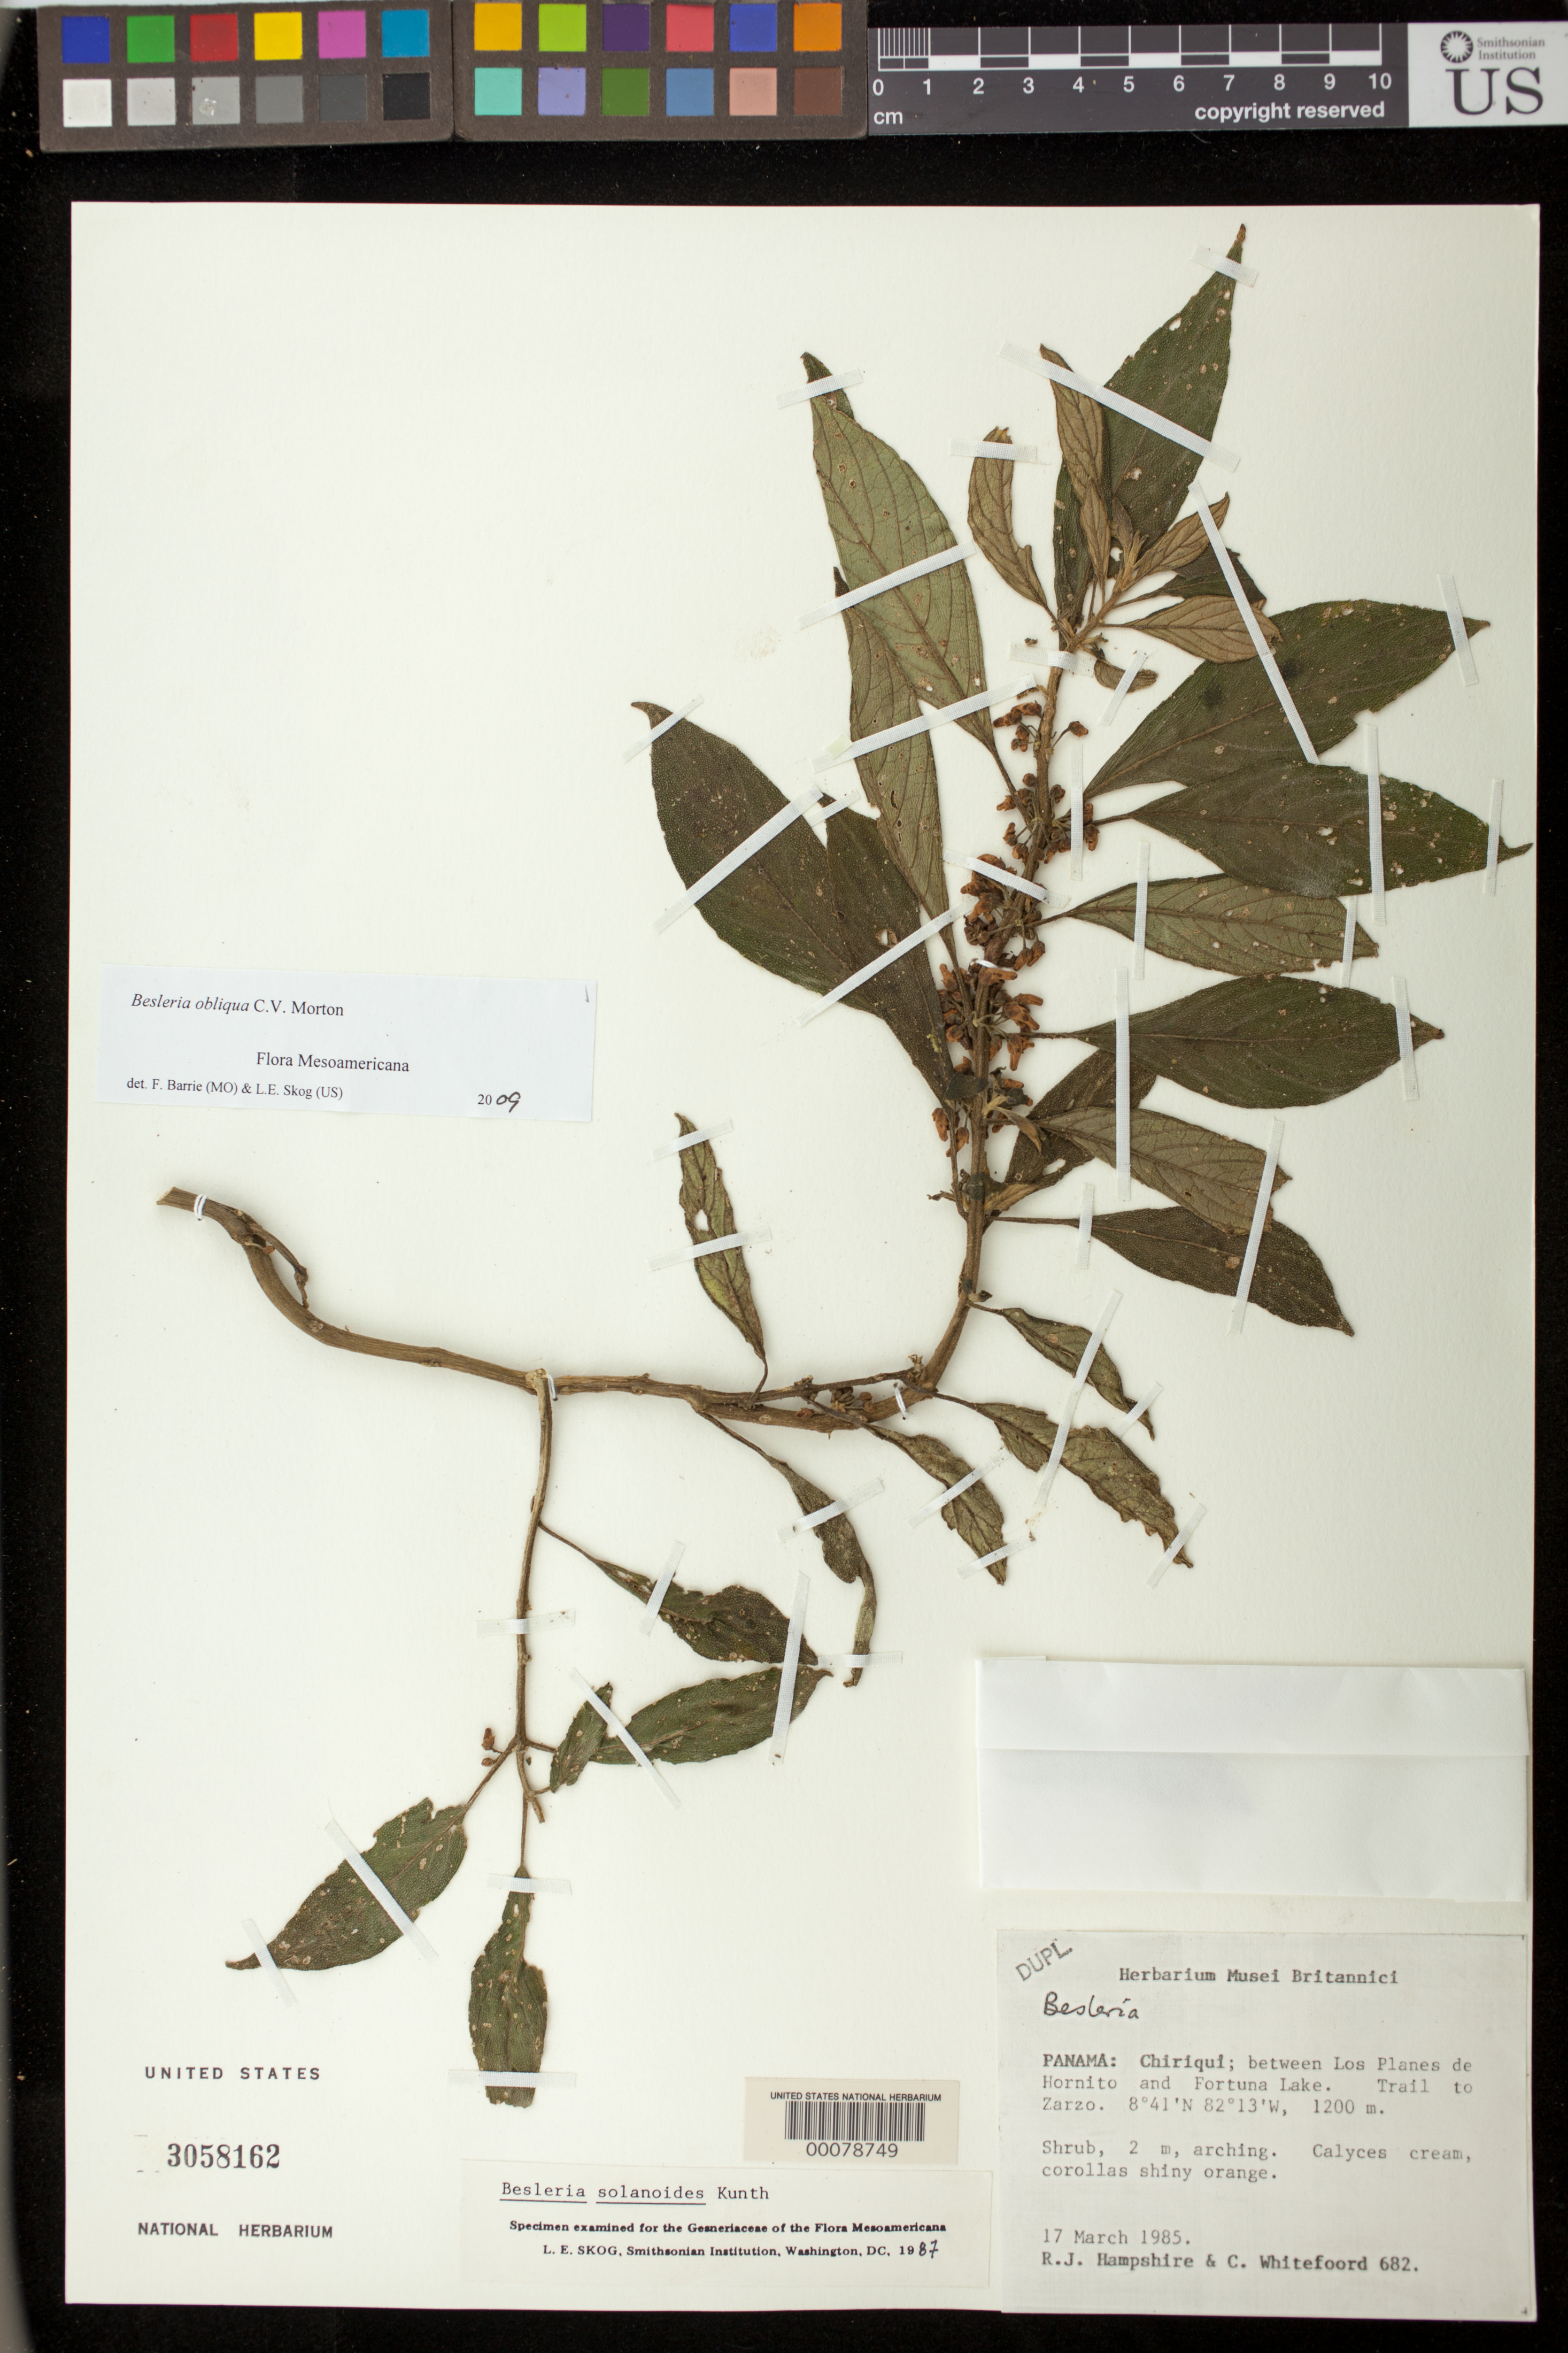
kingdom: Plantae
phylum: Tracheophyta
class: Magnoliopsida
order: Lamiales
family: Gesneriaceae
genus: Besleria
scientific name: Besleria obliqua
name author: C.V. Morton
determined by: Barrie, F. R.; Skog, Laurence E.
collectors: R. Hampshire & C. Whitefoord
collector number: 682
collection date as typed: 17 Mar 1985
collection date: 1985-03-17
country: Panama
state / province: Chiriquí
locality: Between Los Planes de Hornito and Fortuna Lake, trail to Zarzo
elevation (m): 1200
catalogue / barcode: US 3058162